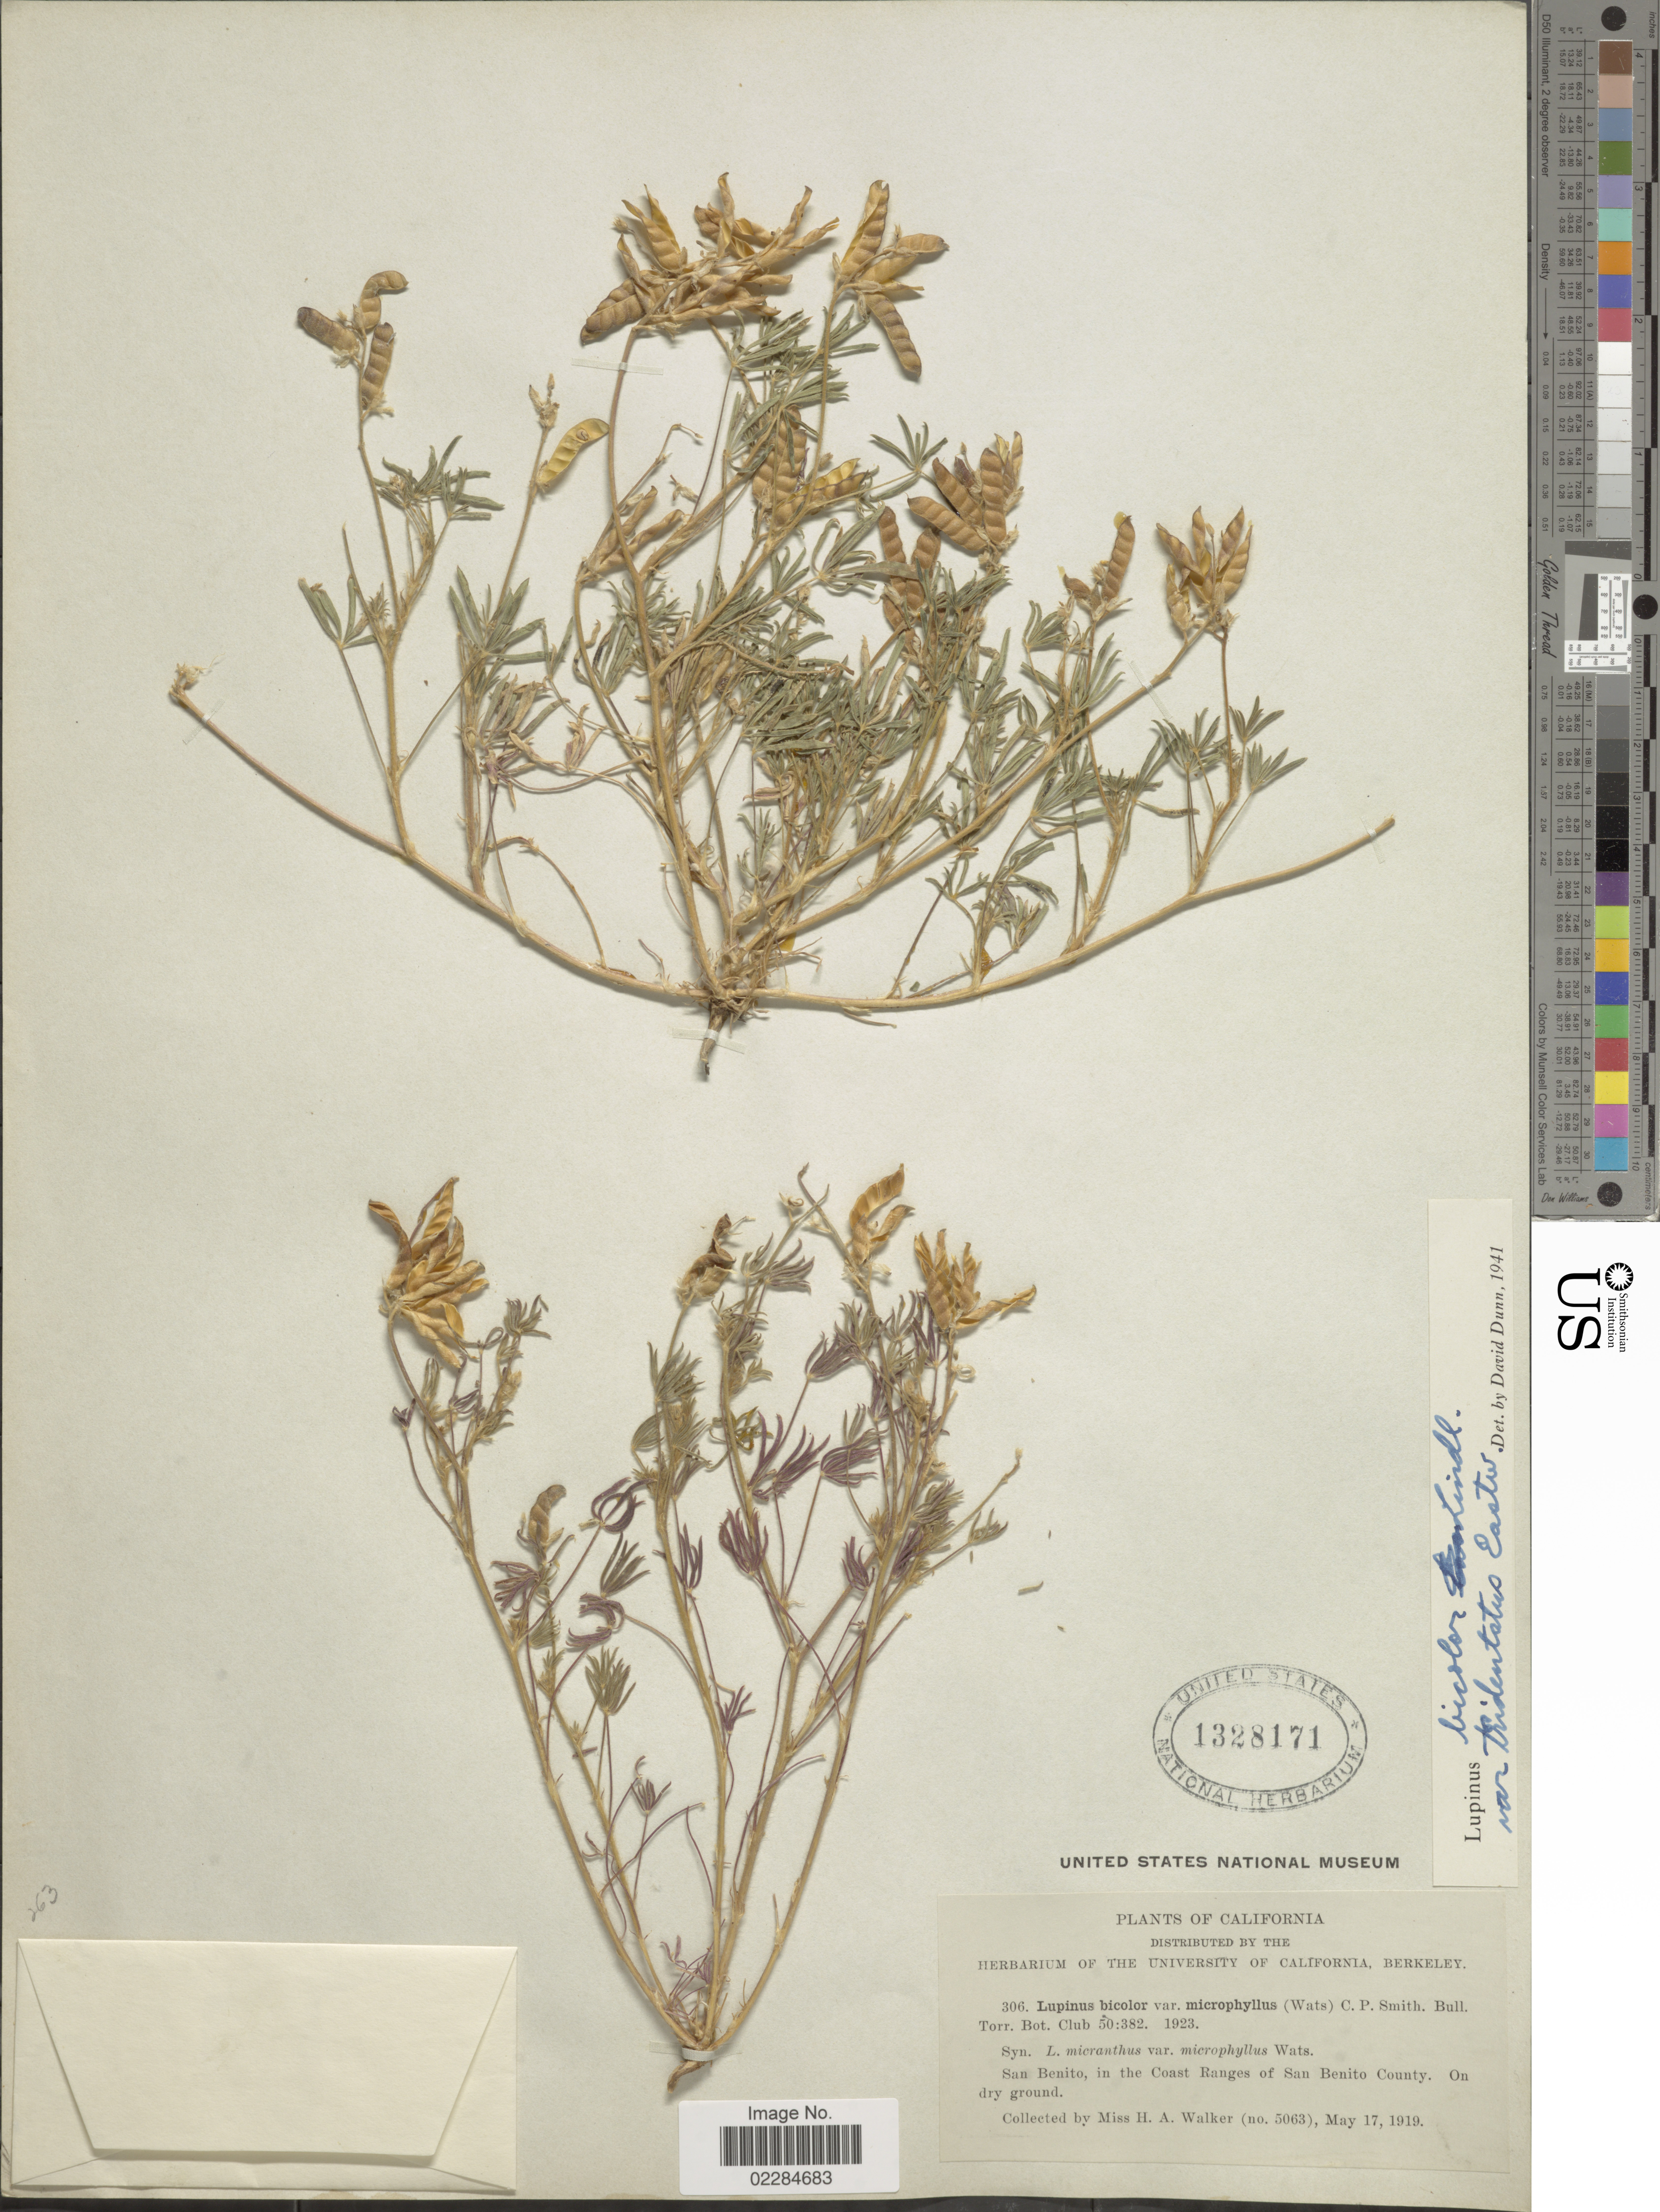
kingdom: Plantae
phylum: Tracheophyta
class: Magnoliopsida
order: Fabales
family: Fabaceae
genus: Lupinus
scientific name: Lupinus bicolor var. tridentatus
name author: Lindl.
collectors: H. Walker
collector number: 5063/306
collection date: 1919-05-17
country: United States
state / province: California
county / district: San Benito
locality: San Benito, in the Coast Ranges of San Benito County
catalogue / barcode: US 1328171